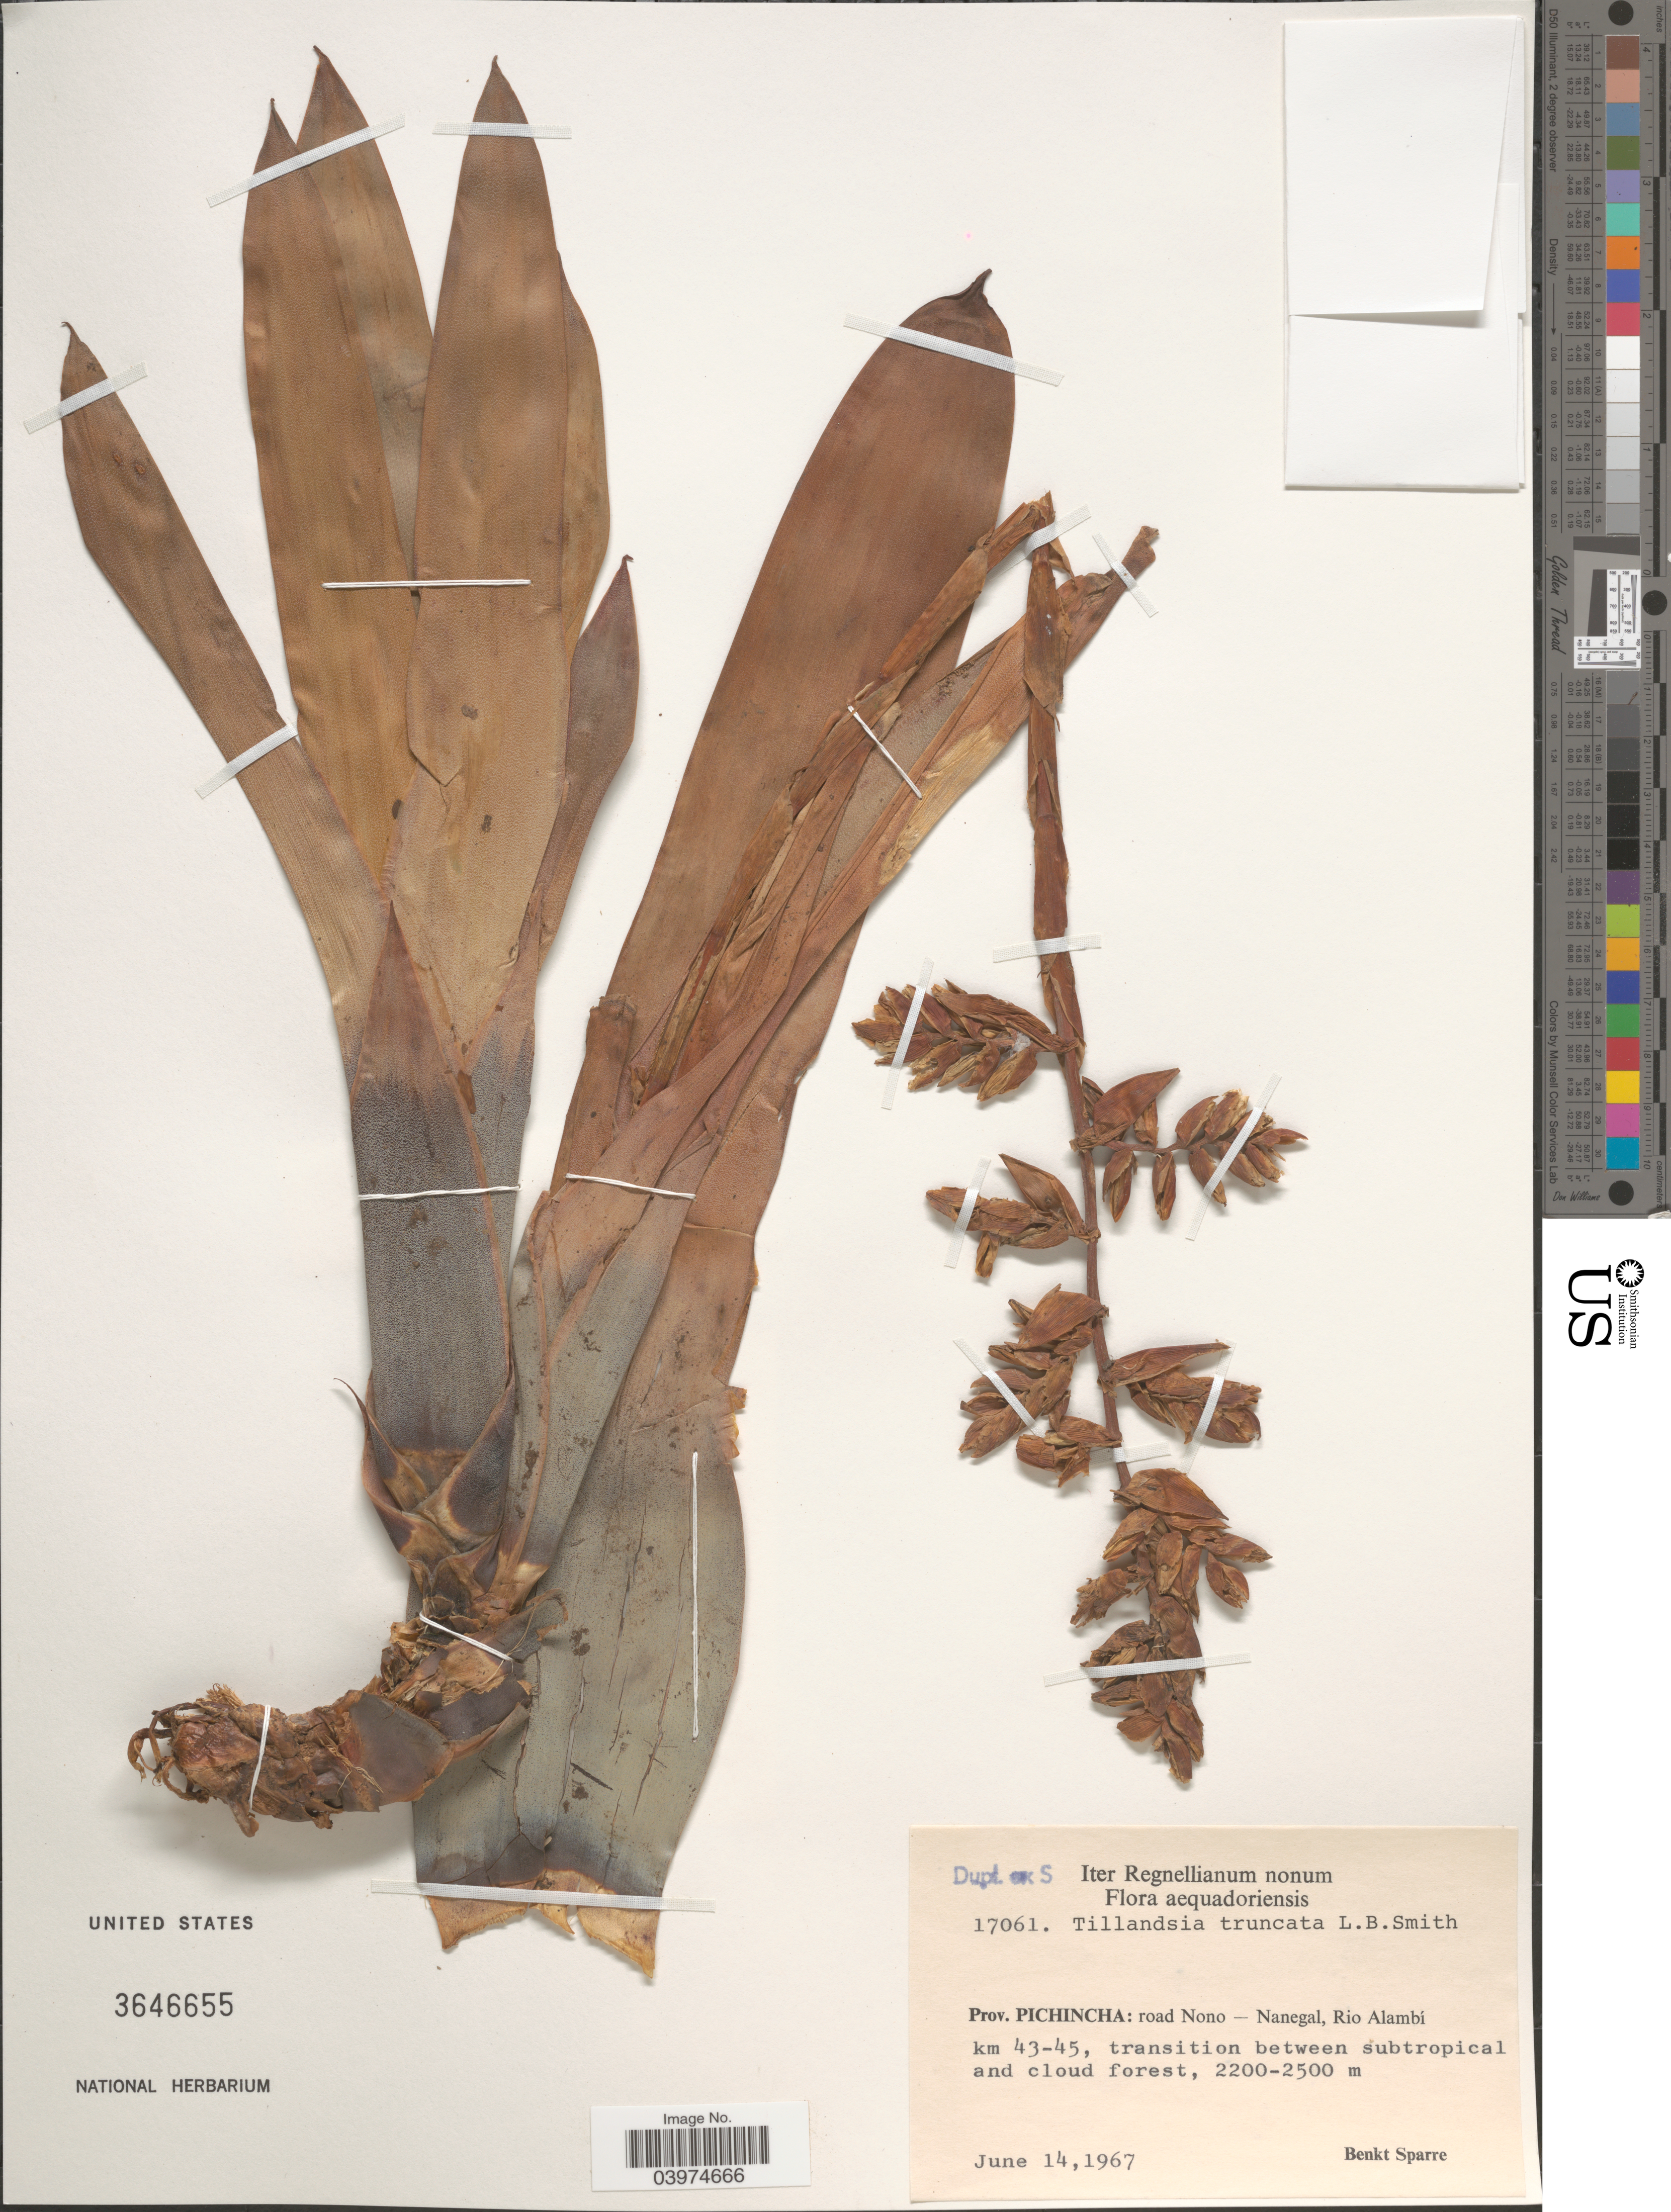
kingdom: Plantae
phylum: Tracheophyta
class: Liliopsida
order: Poales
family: Bromeliaceae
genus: Tillandsia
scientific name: Tillandsia truncata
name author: L.B. Sm.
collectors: B. Sparre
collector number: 17061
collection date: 1967-06-14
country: Ecuador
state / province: Pichincha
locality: Iter Regnellianum nonum. Prov. Pichincha: road Nono - Nanegal, Rio Alambí km 43-45, transition between subtropical and cloud forest.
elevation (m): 2200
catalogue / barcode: US 3646655